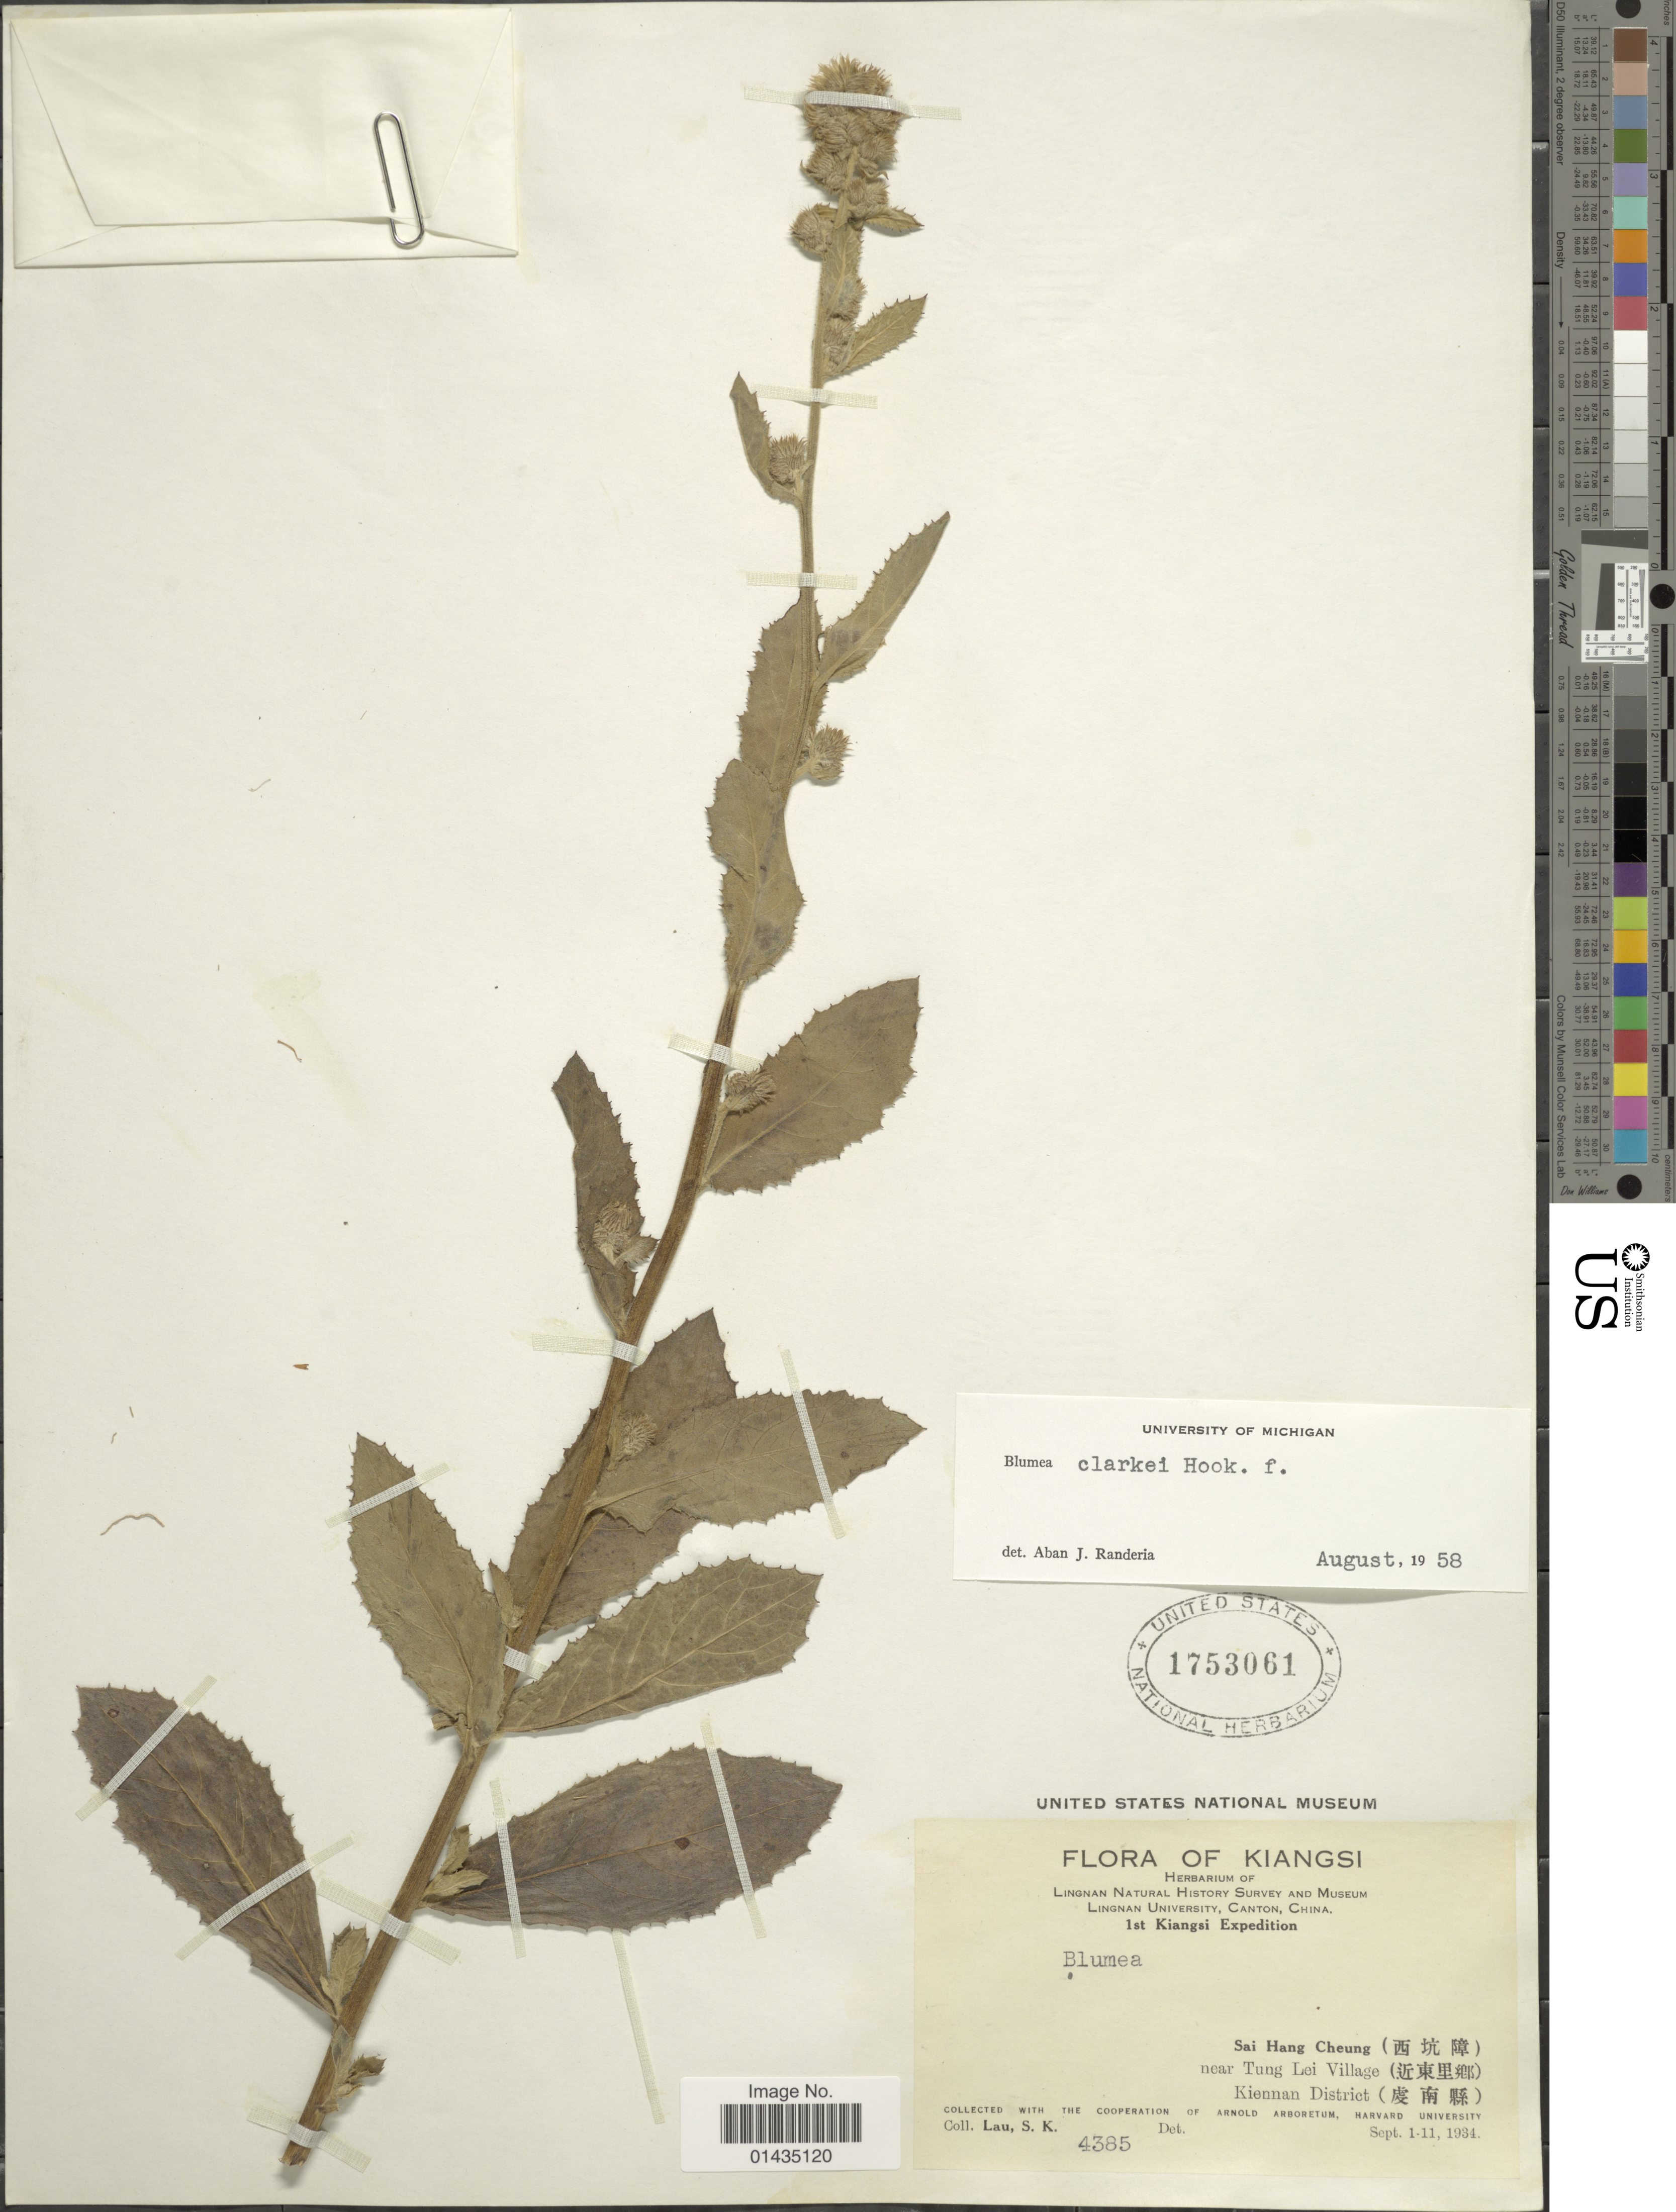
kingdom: Plantae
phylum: Tracheophyta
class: Magnoliopsida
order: Asterales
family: Asteraceae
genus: Blumea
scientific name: Blumea clarkei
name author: Hook. f.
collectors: S. K. Lau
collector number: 4385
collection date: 1934-09-01/1934-09-11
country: China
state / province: Jiangxi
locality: Sai Hang Cheung, near Tung Lei Village, Kiennan District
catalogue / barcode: US 1753061